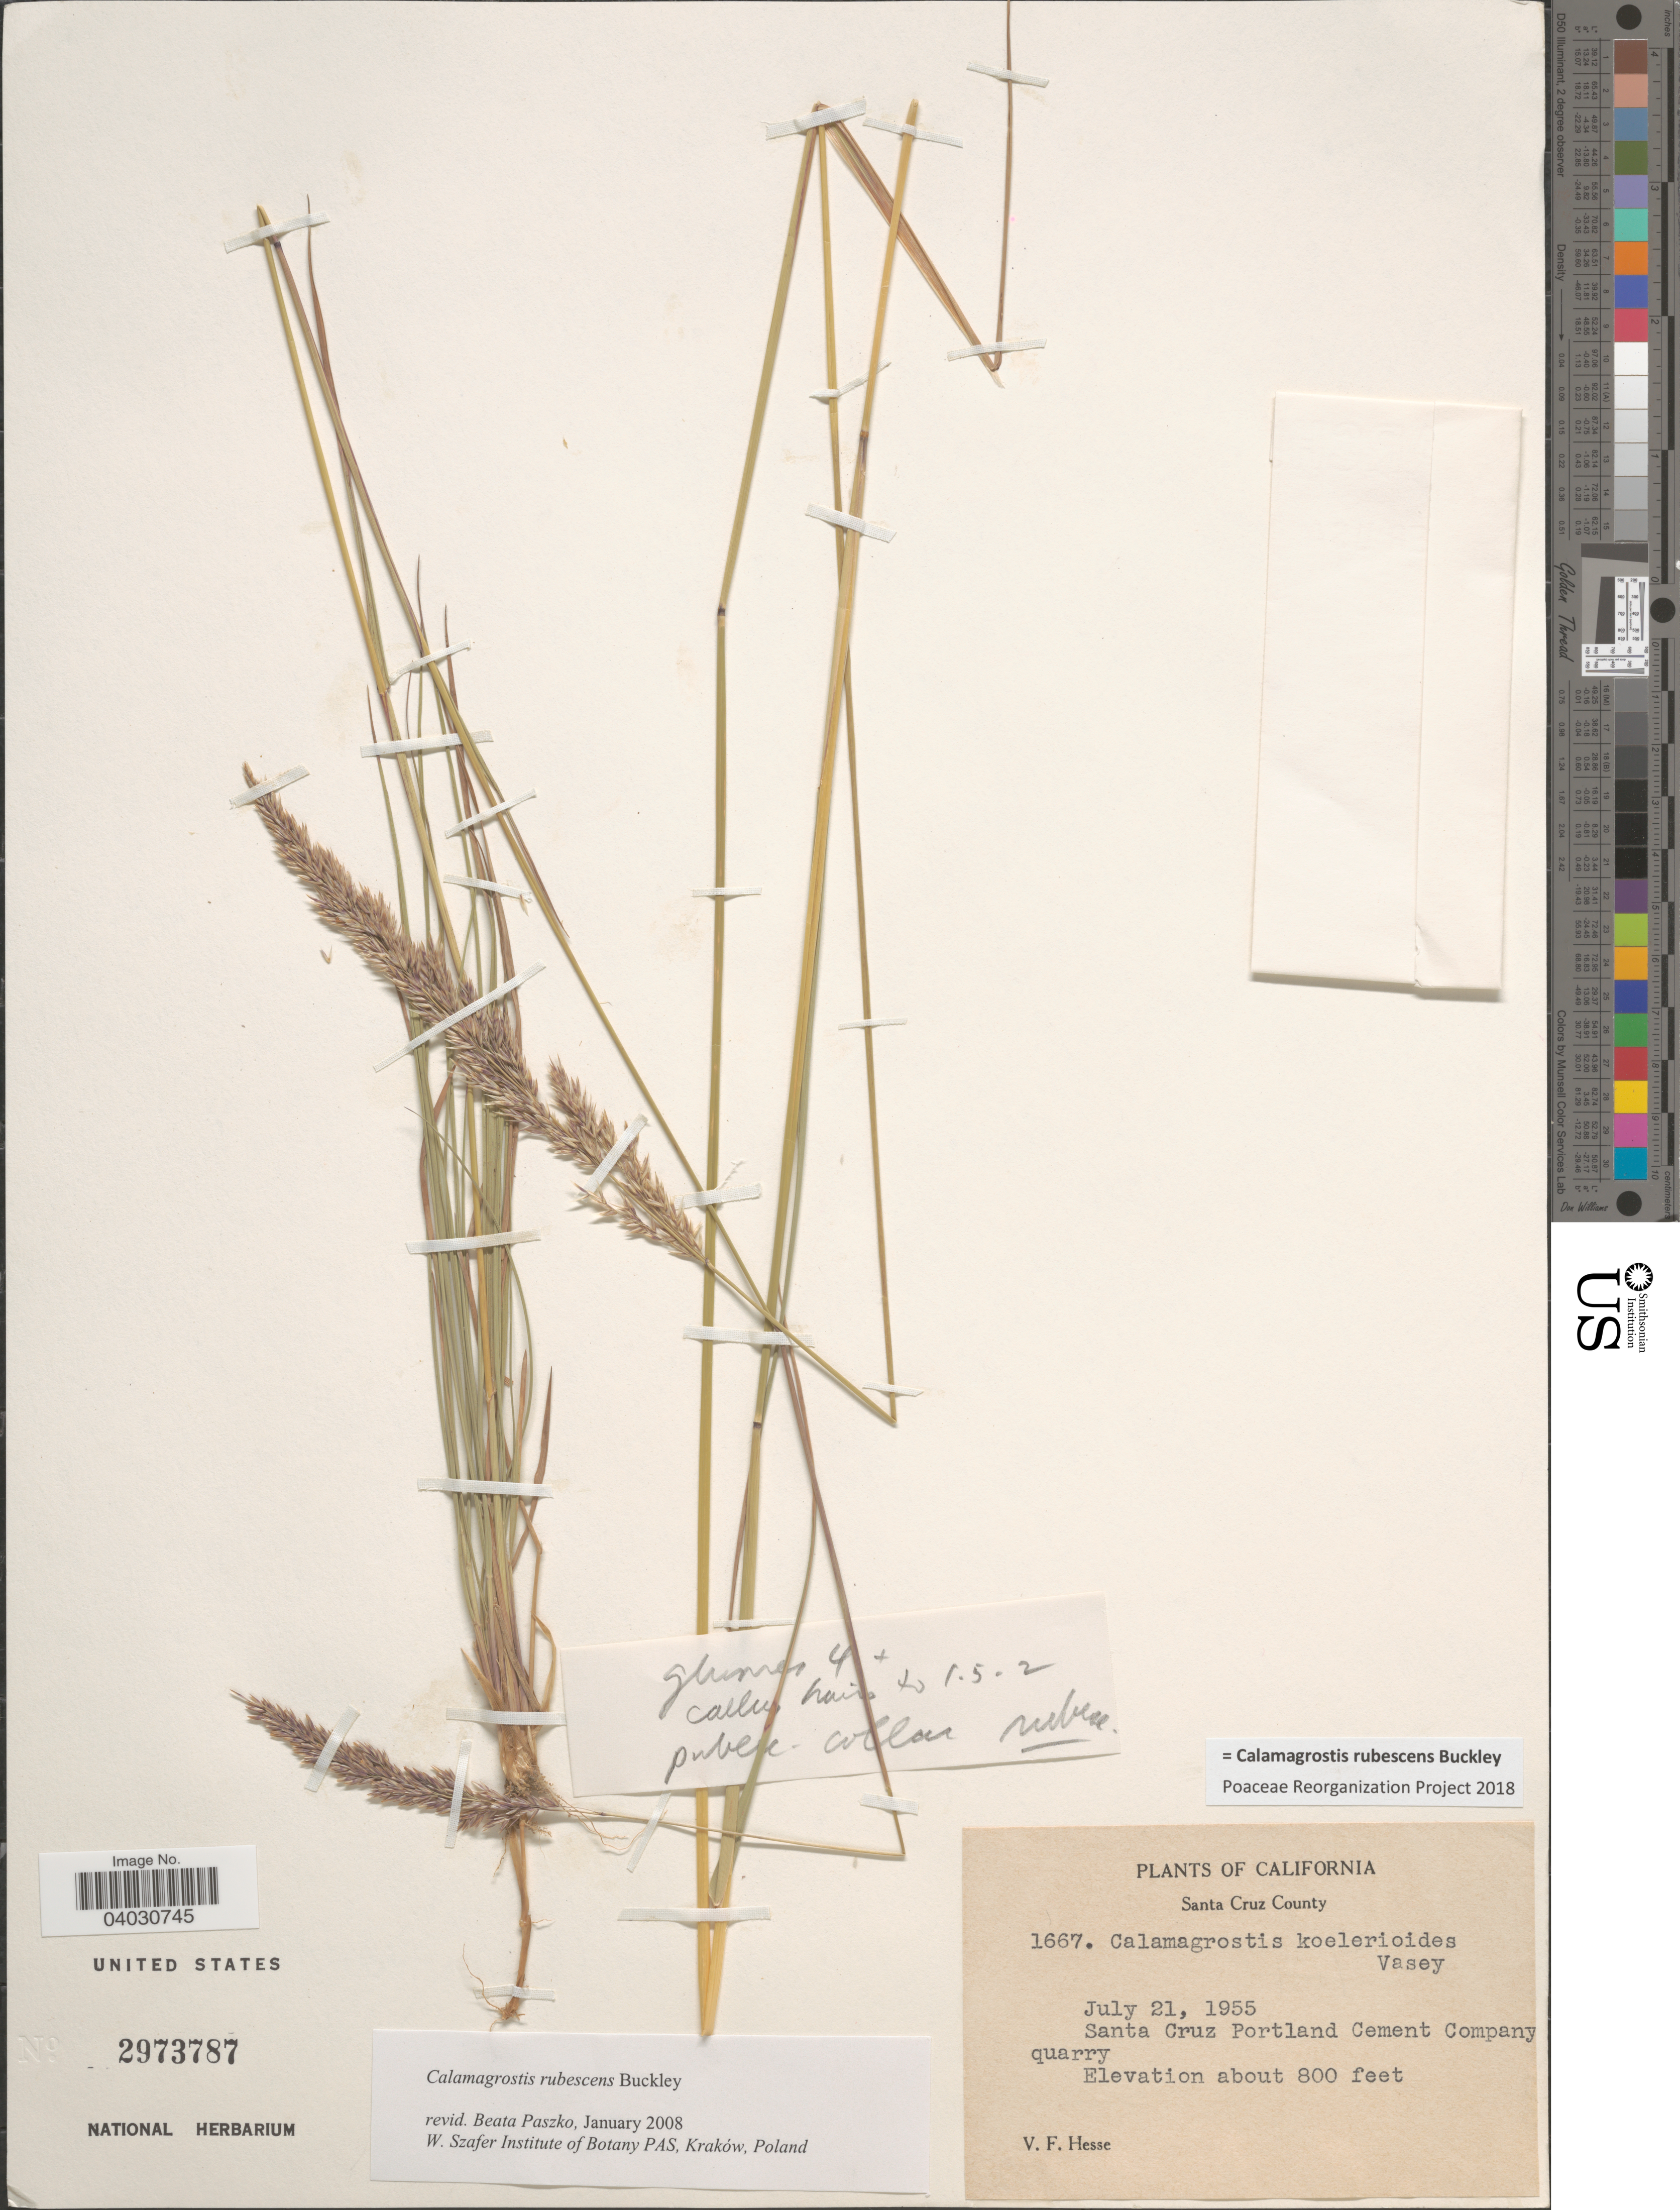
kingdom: Plantae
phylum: Tracheophyta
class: Liliopsida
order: Poales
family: Poaceae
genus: Calamagrostis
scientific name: Calamagrostis rubescens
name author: Buckley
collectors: V. Hesse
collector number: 1667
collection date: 1955-07-21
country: United States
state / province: California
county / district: Santa Cruz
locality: Santa Cruz County. Santa Cruz Portland Cement Company quarry.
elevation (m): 244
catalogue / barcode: US 2973787